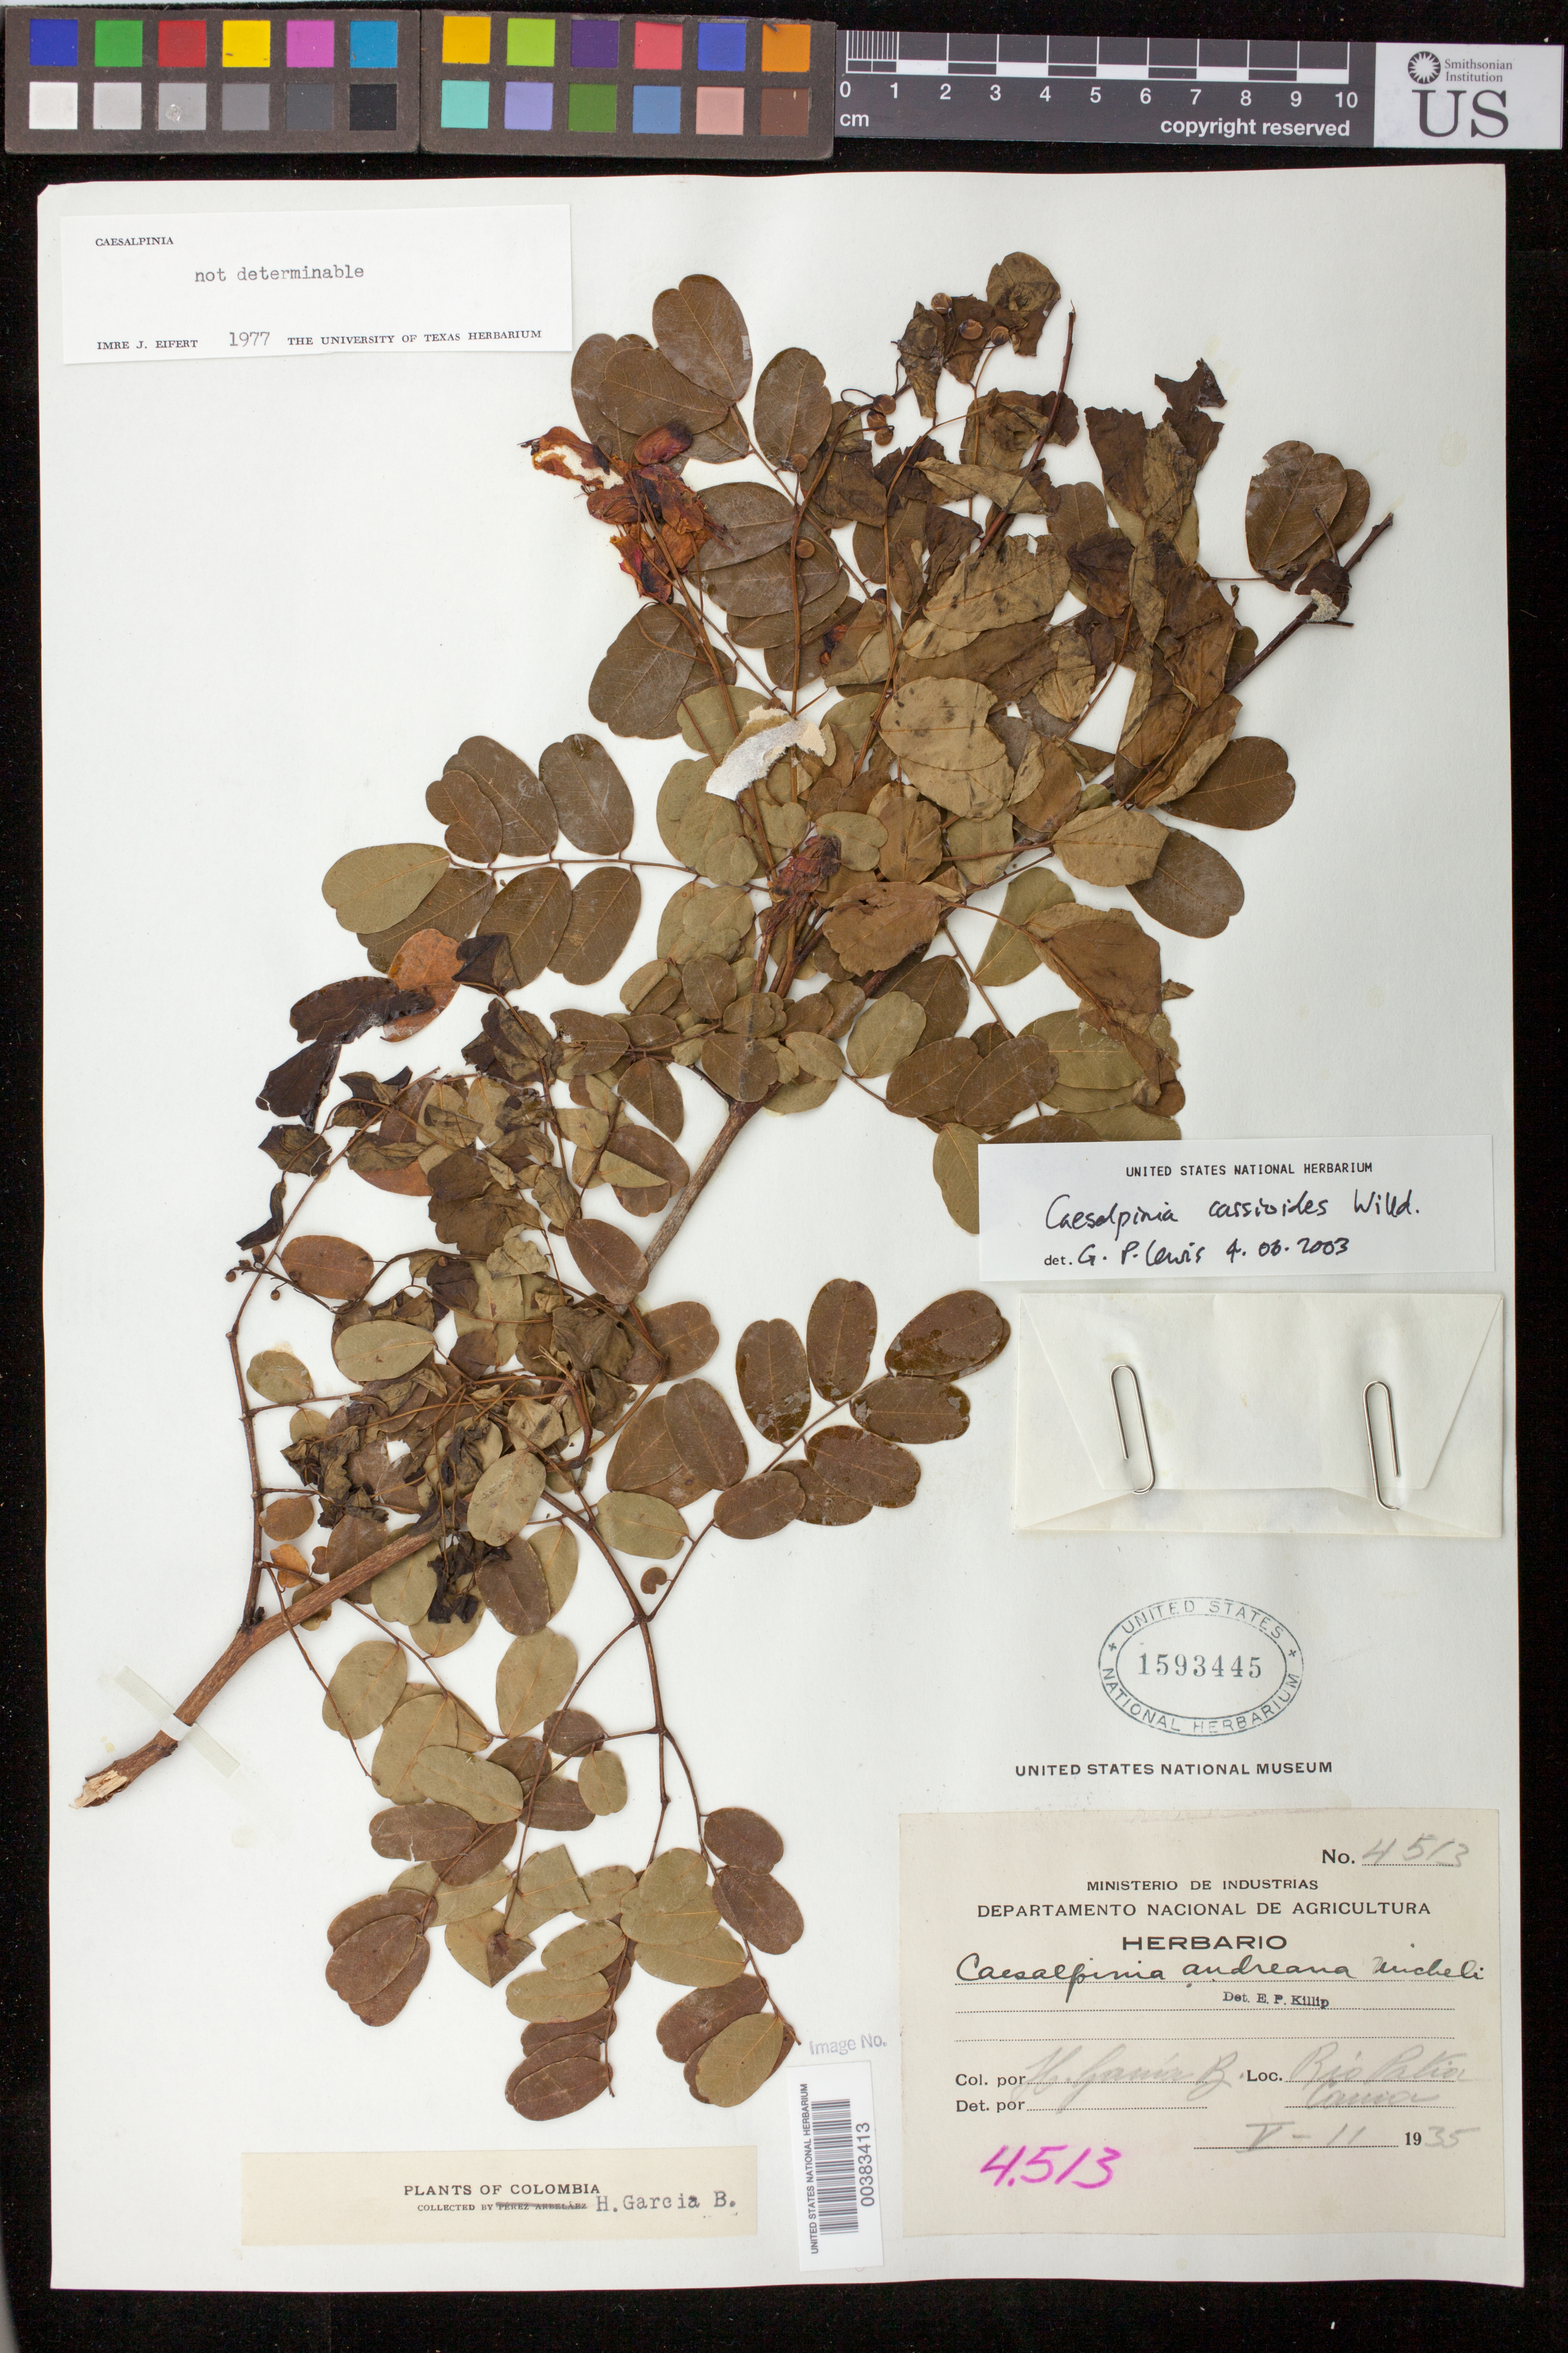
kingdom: Plantae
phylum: Tracheophyta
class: Magnoliopsida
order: Fabales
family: Fabaceae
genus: Caesalpinia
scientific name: Caesalpinia cassioides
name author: Willd.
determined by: Lewis, Gwilym P.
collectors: H. García Barriga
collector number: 4513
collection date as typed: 11 May 1935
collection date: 1935-05-11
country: Colombia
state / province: Cauca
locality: Rio Patia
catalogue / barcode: US 1593445